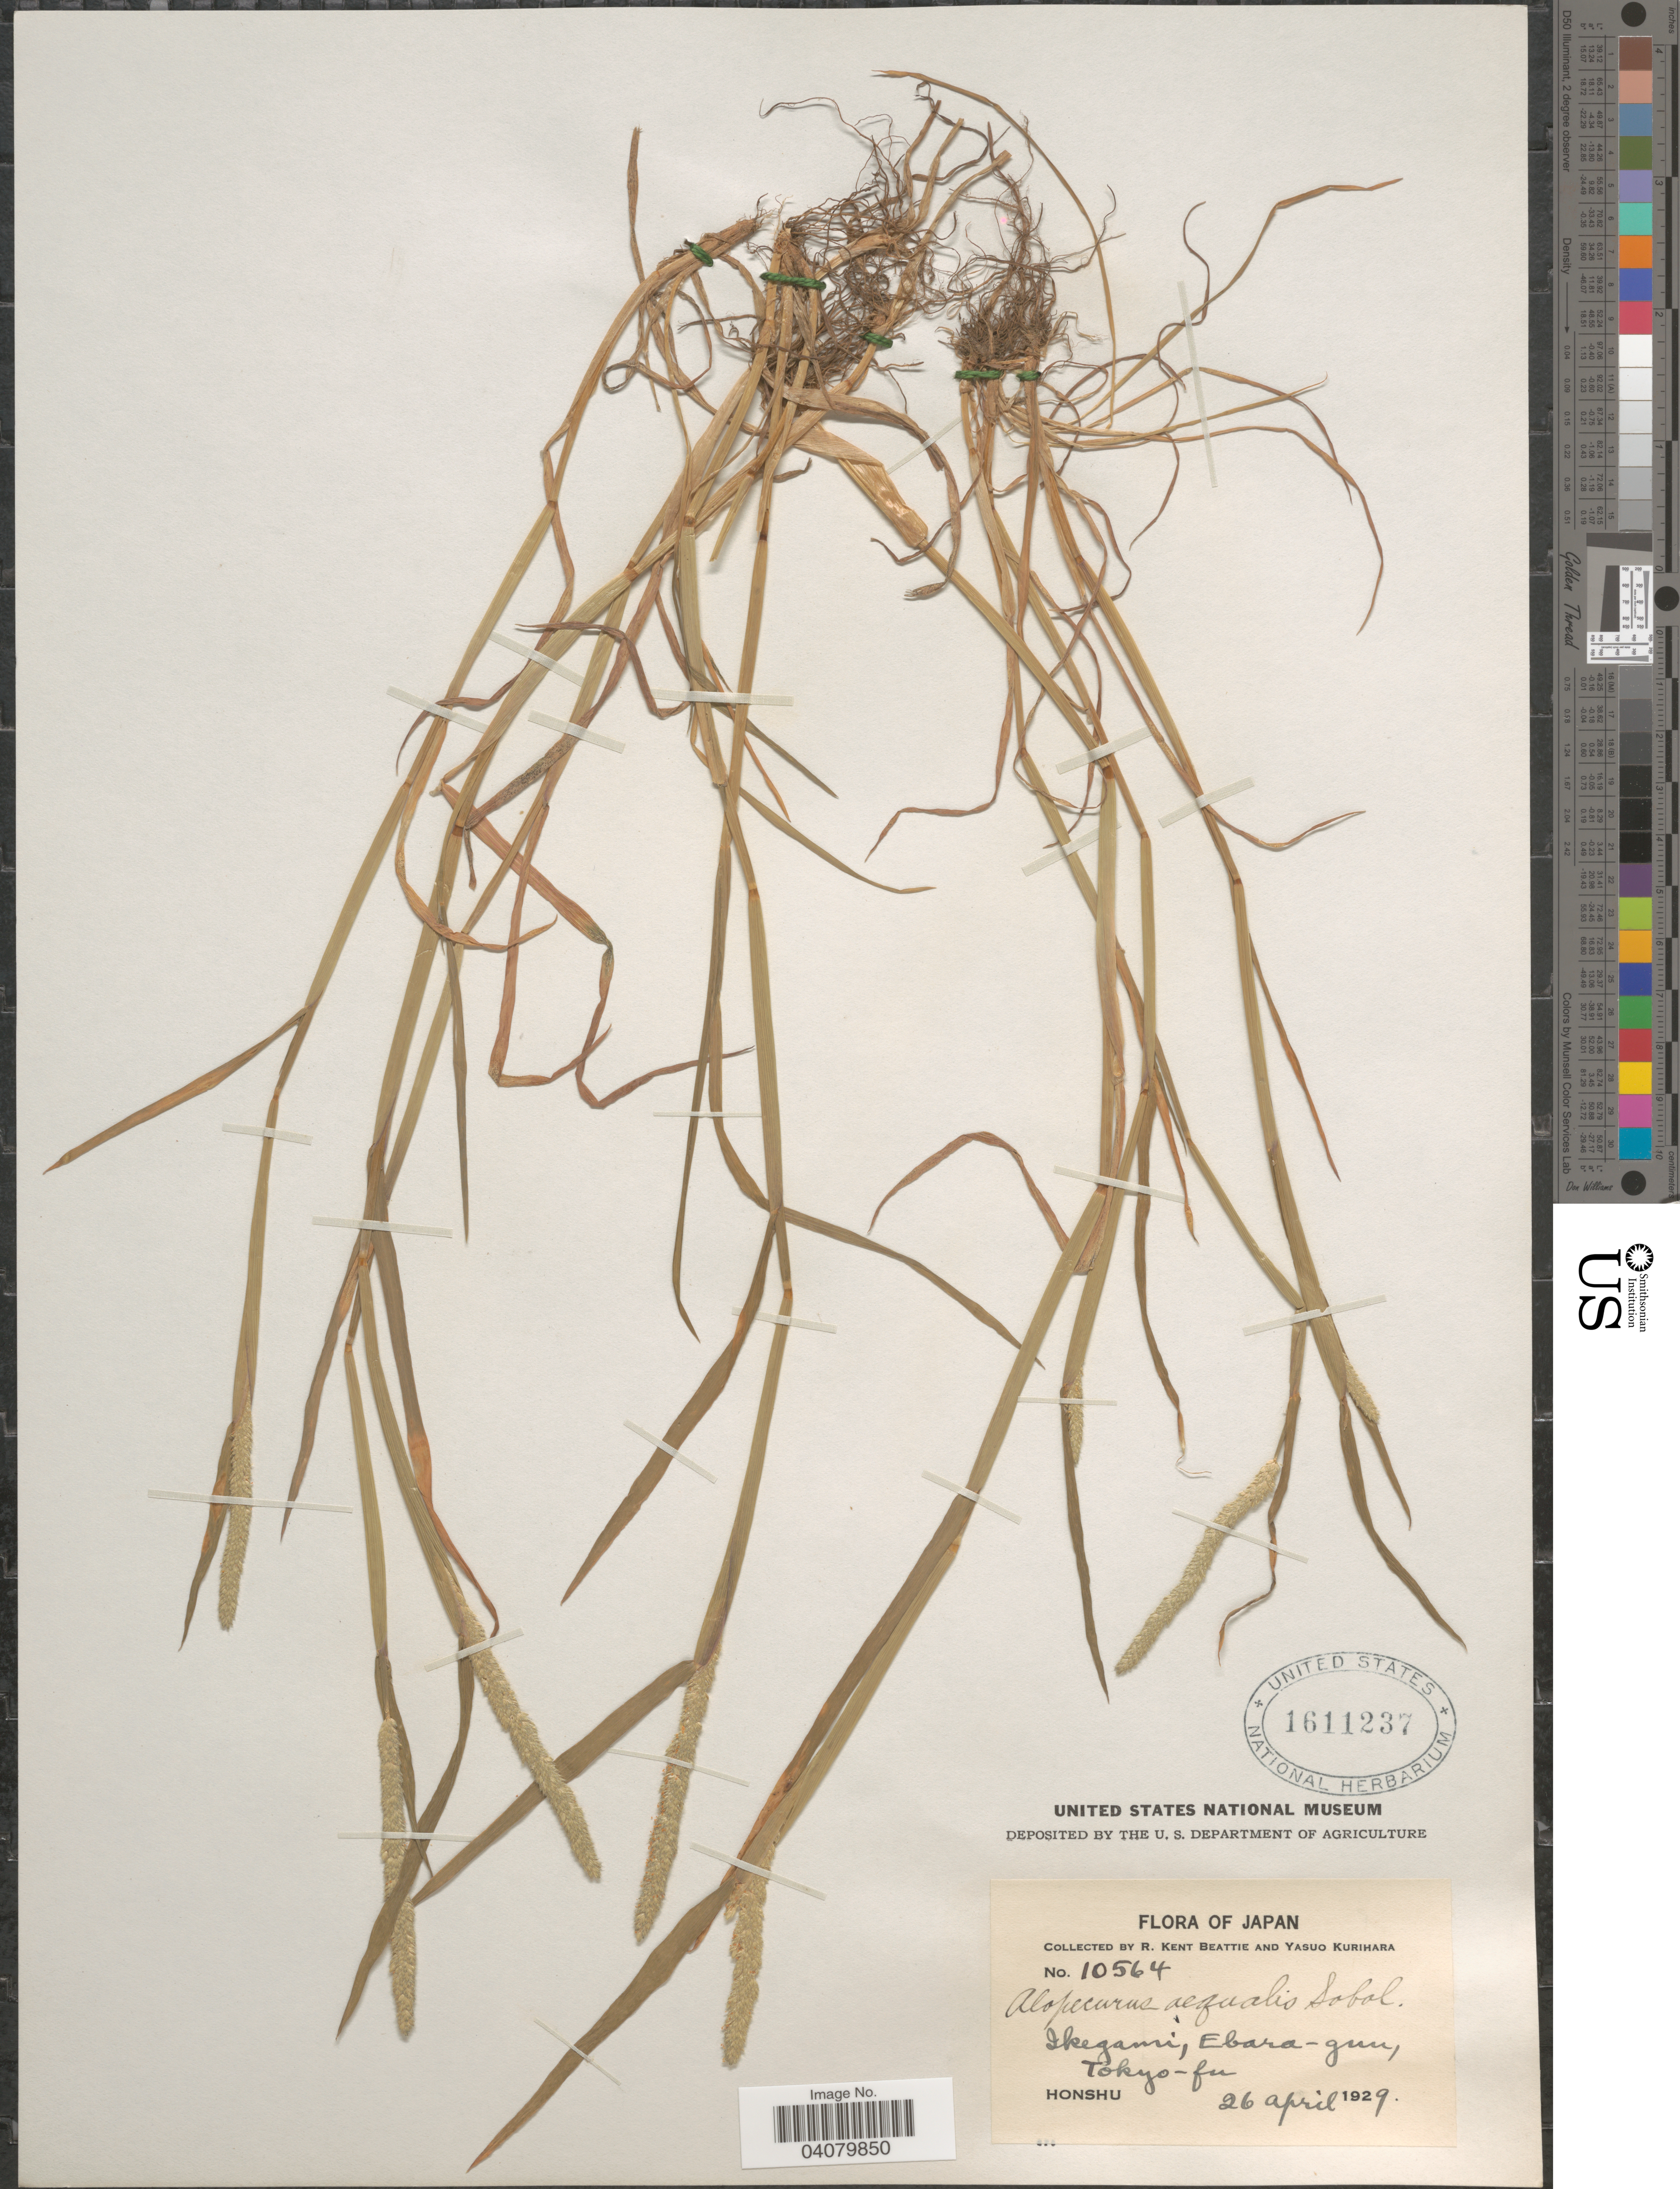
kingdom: Plantae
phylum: Tracheophyta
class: Liliopsida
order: Poales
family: Poaceae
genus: Alopecurus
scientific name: Alopecurus aequalis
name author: Sobol.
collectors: R. K. Beattie & Y. Kurihara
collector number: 10564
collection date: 1929-04-26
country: Japan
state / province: Tokyo, Federal City of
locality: Ikegami, Ebara-gun, Tokyo-fu. Honshu.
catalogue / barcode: US 1611237